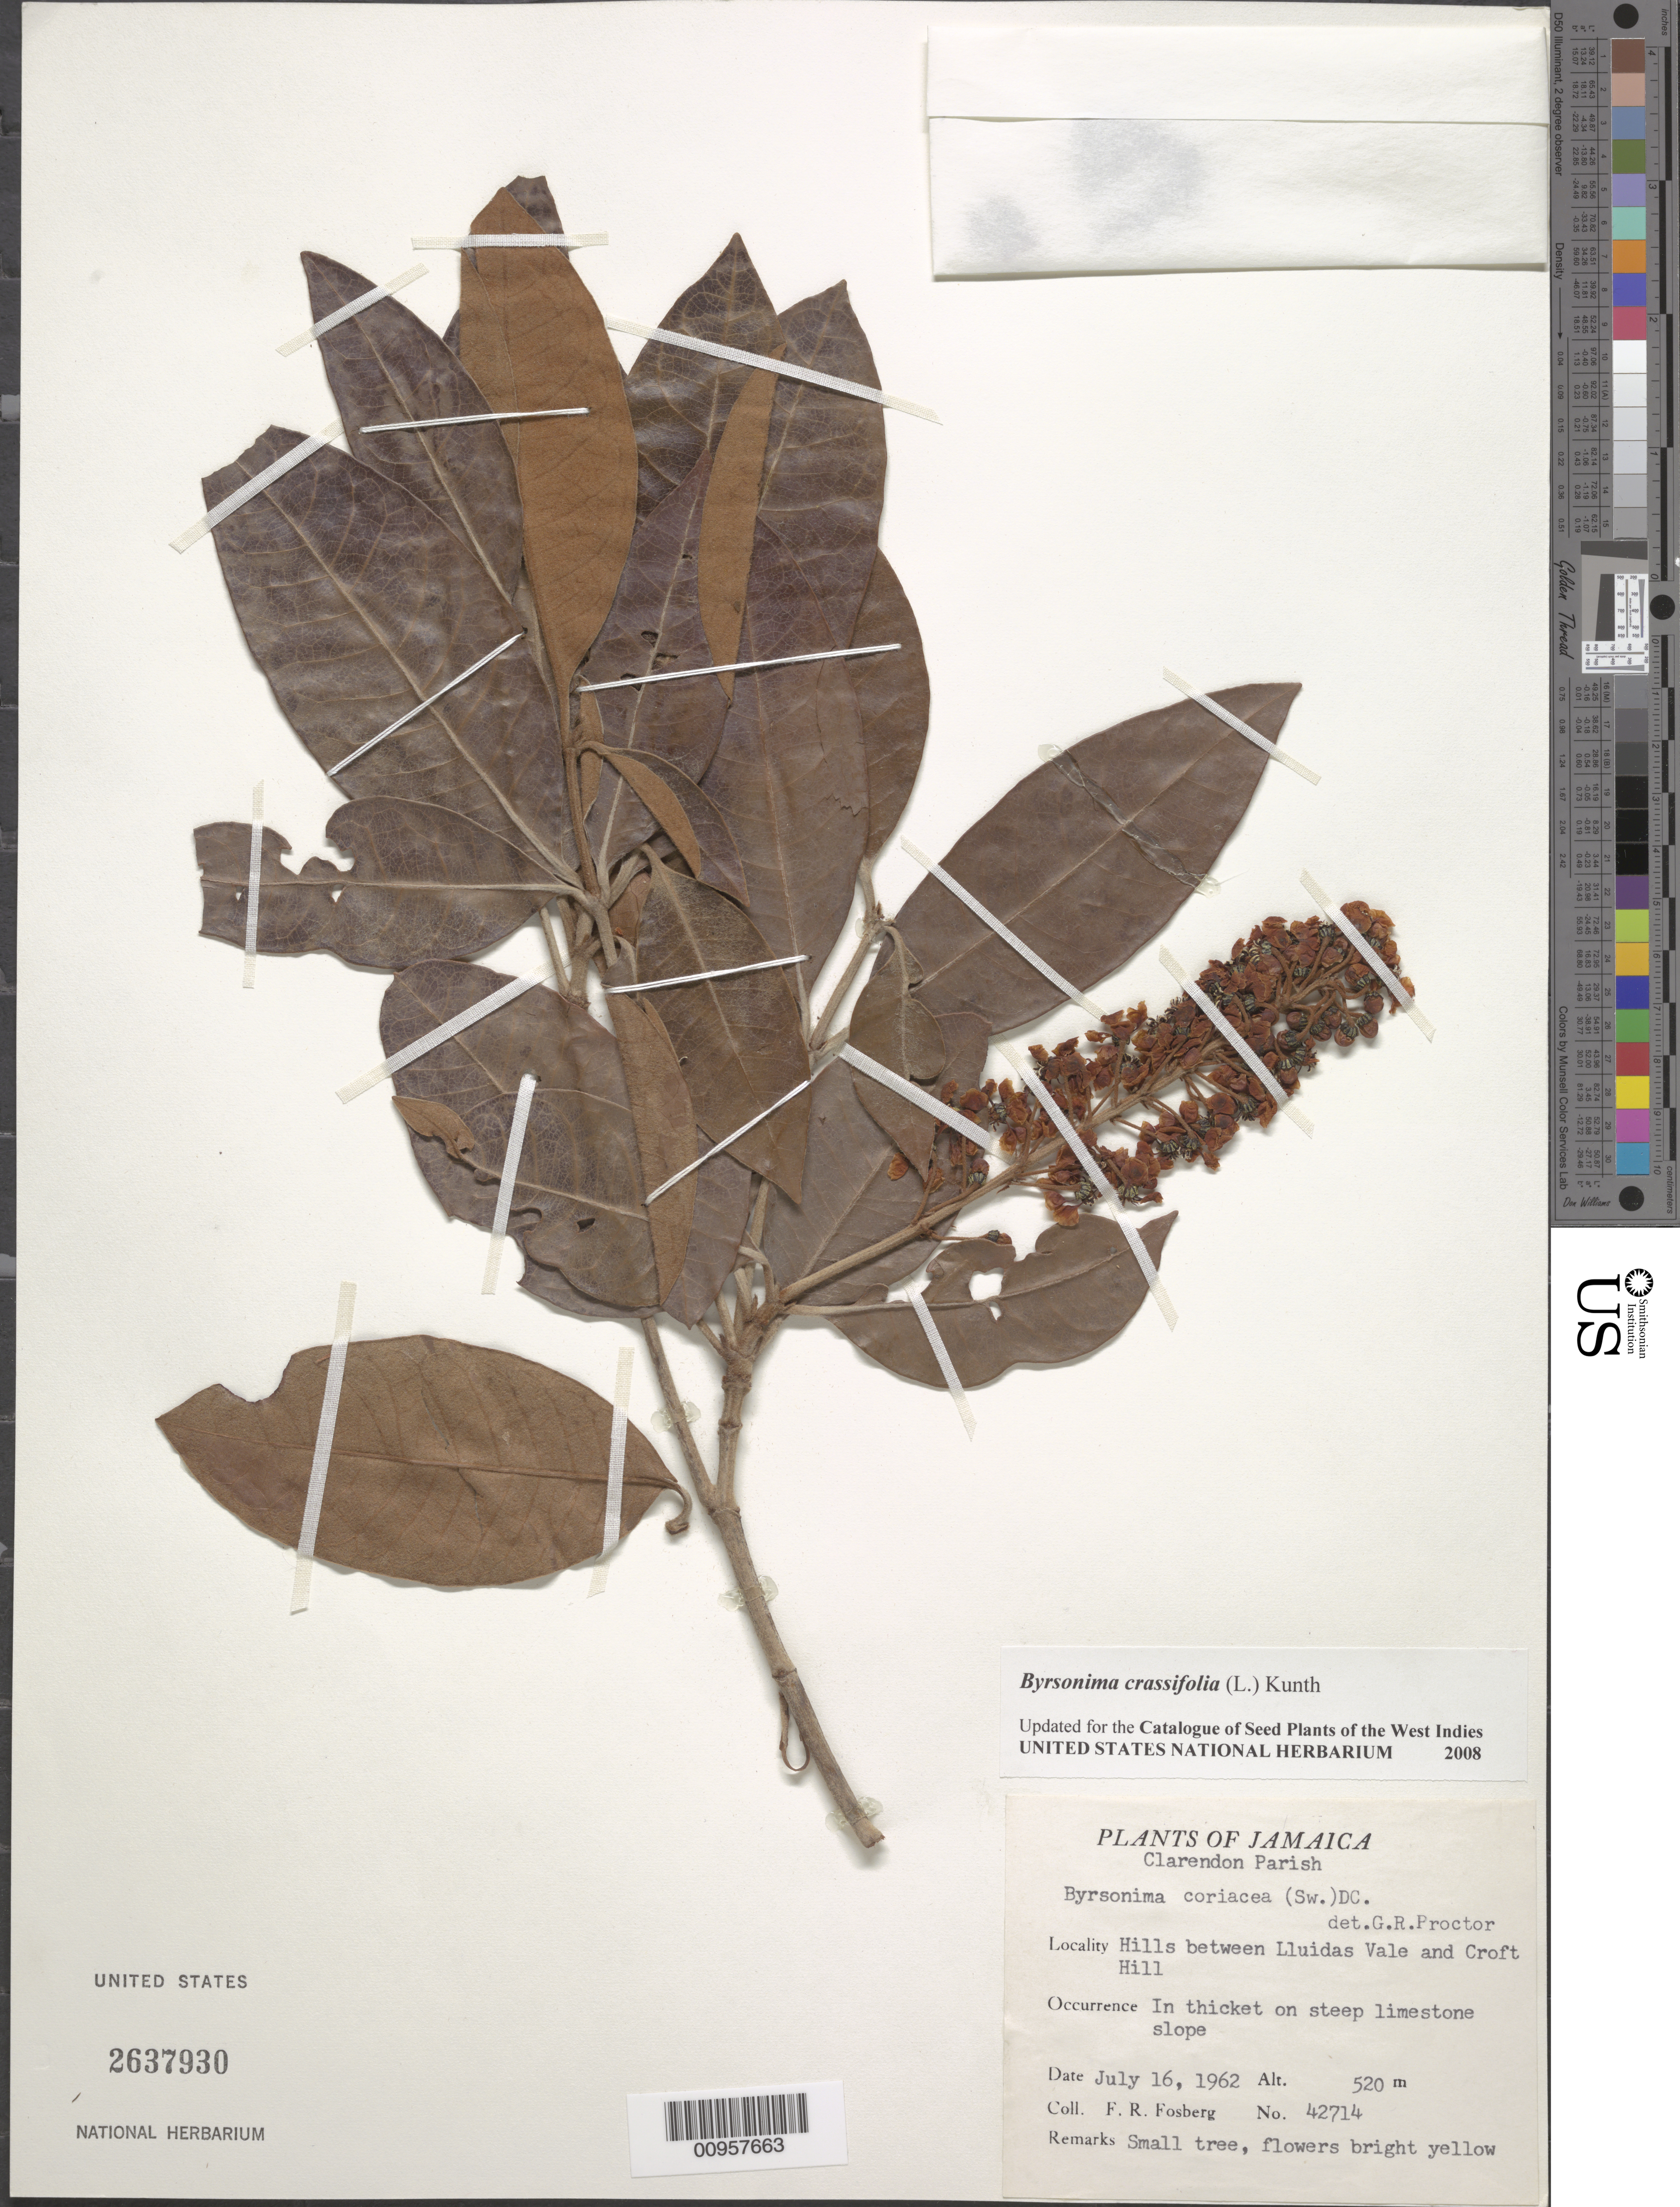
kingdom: Plantae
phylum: Tracheophyta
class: Magnoliopsida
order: Malpighiales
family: Malpighiaceae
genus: Byrsonima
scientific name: Byrsonima crassifolia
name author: (L.) Kunth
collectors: F. R. Fosberg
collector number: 42714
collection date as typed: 16 Jul 1962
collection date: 1962-07-16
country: Jamaica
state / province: Clarendon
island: Jamaica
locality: Hills between Lluidas Vale and Croft Hill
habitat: In thicket on steep limestone slope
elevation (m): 520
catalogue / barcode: US 2637930